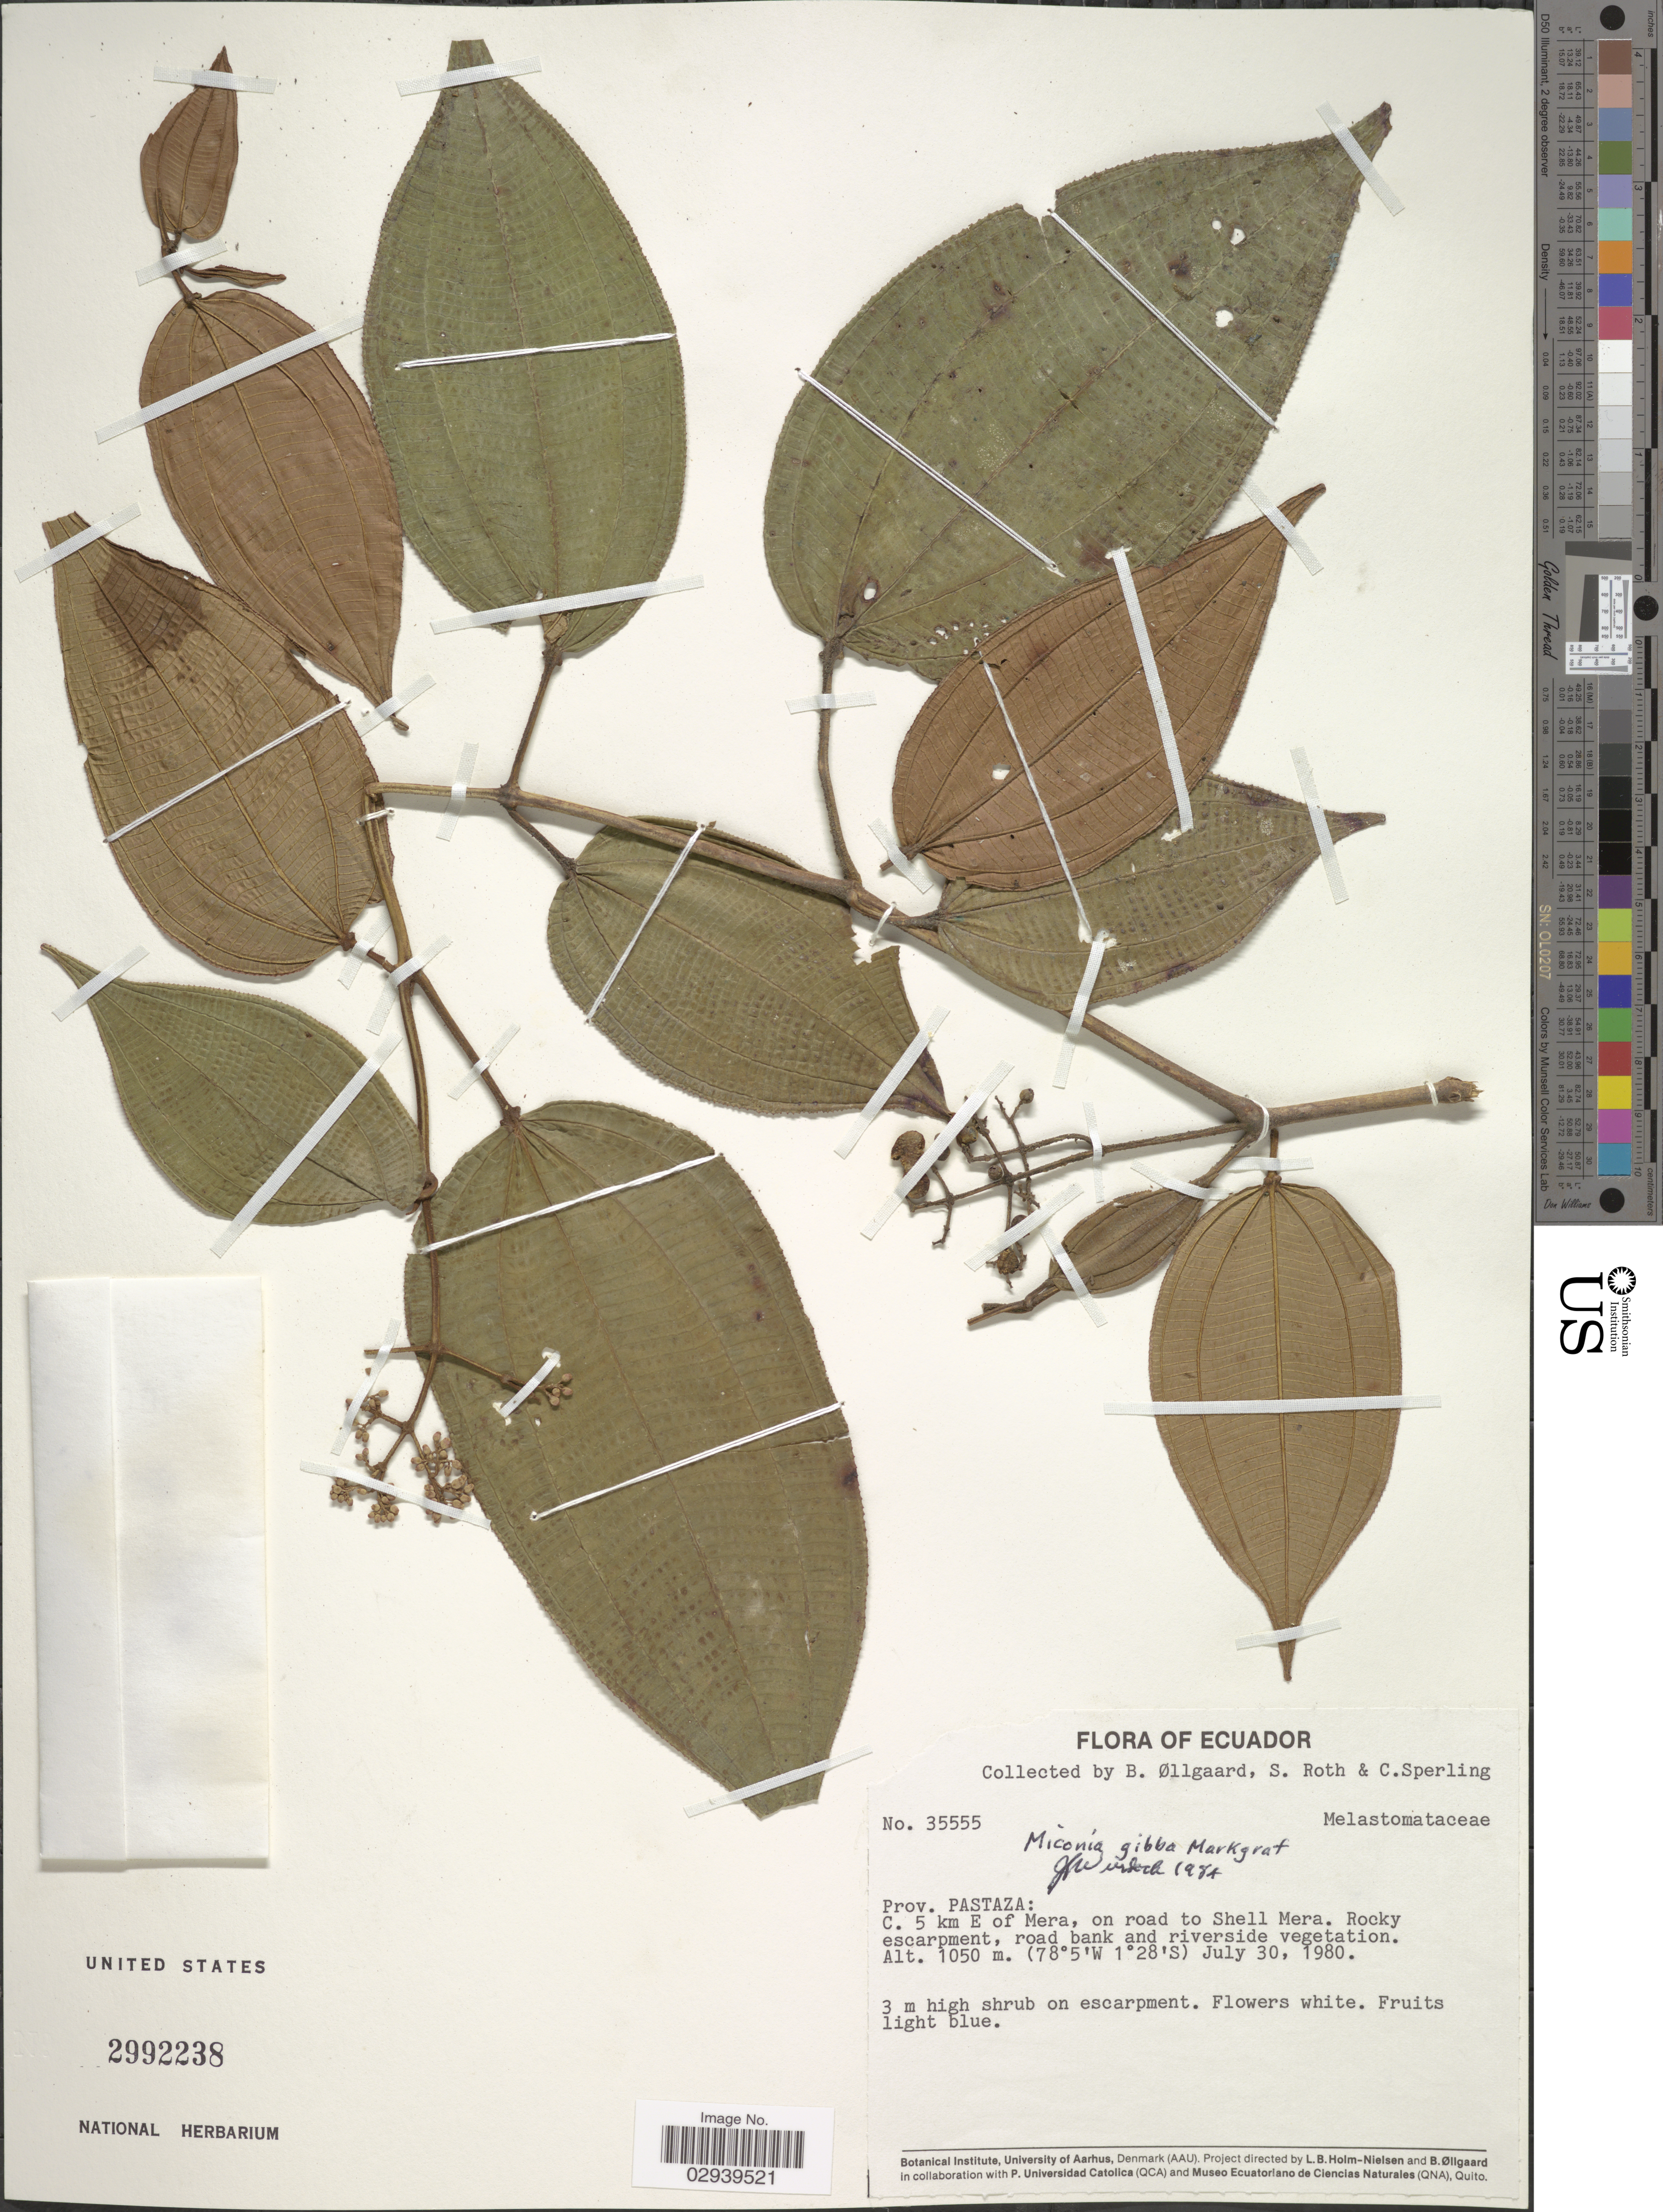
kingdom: Plantae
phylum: Tracheophyta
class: Magnoliopsida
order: Myrtales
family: Melastomataceae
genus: Miconia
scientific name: Miconia gibba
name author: Markgr.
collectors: B. Øllgaard, S. Roth & C. Sperling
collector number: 35555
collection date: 1980-07-30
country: Ecuador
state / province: Pastaza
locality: C. 5 km E of Mera, on road to Shell Mera.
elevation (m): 1050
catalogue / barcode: US 2992238